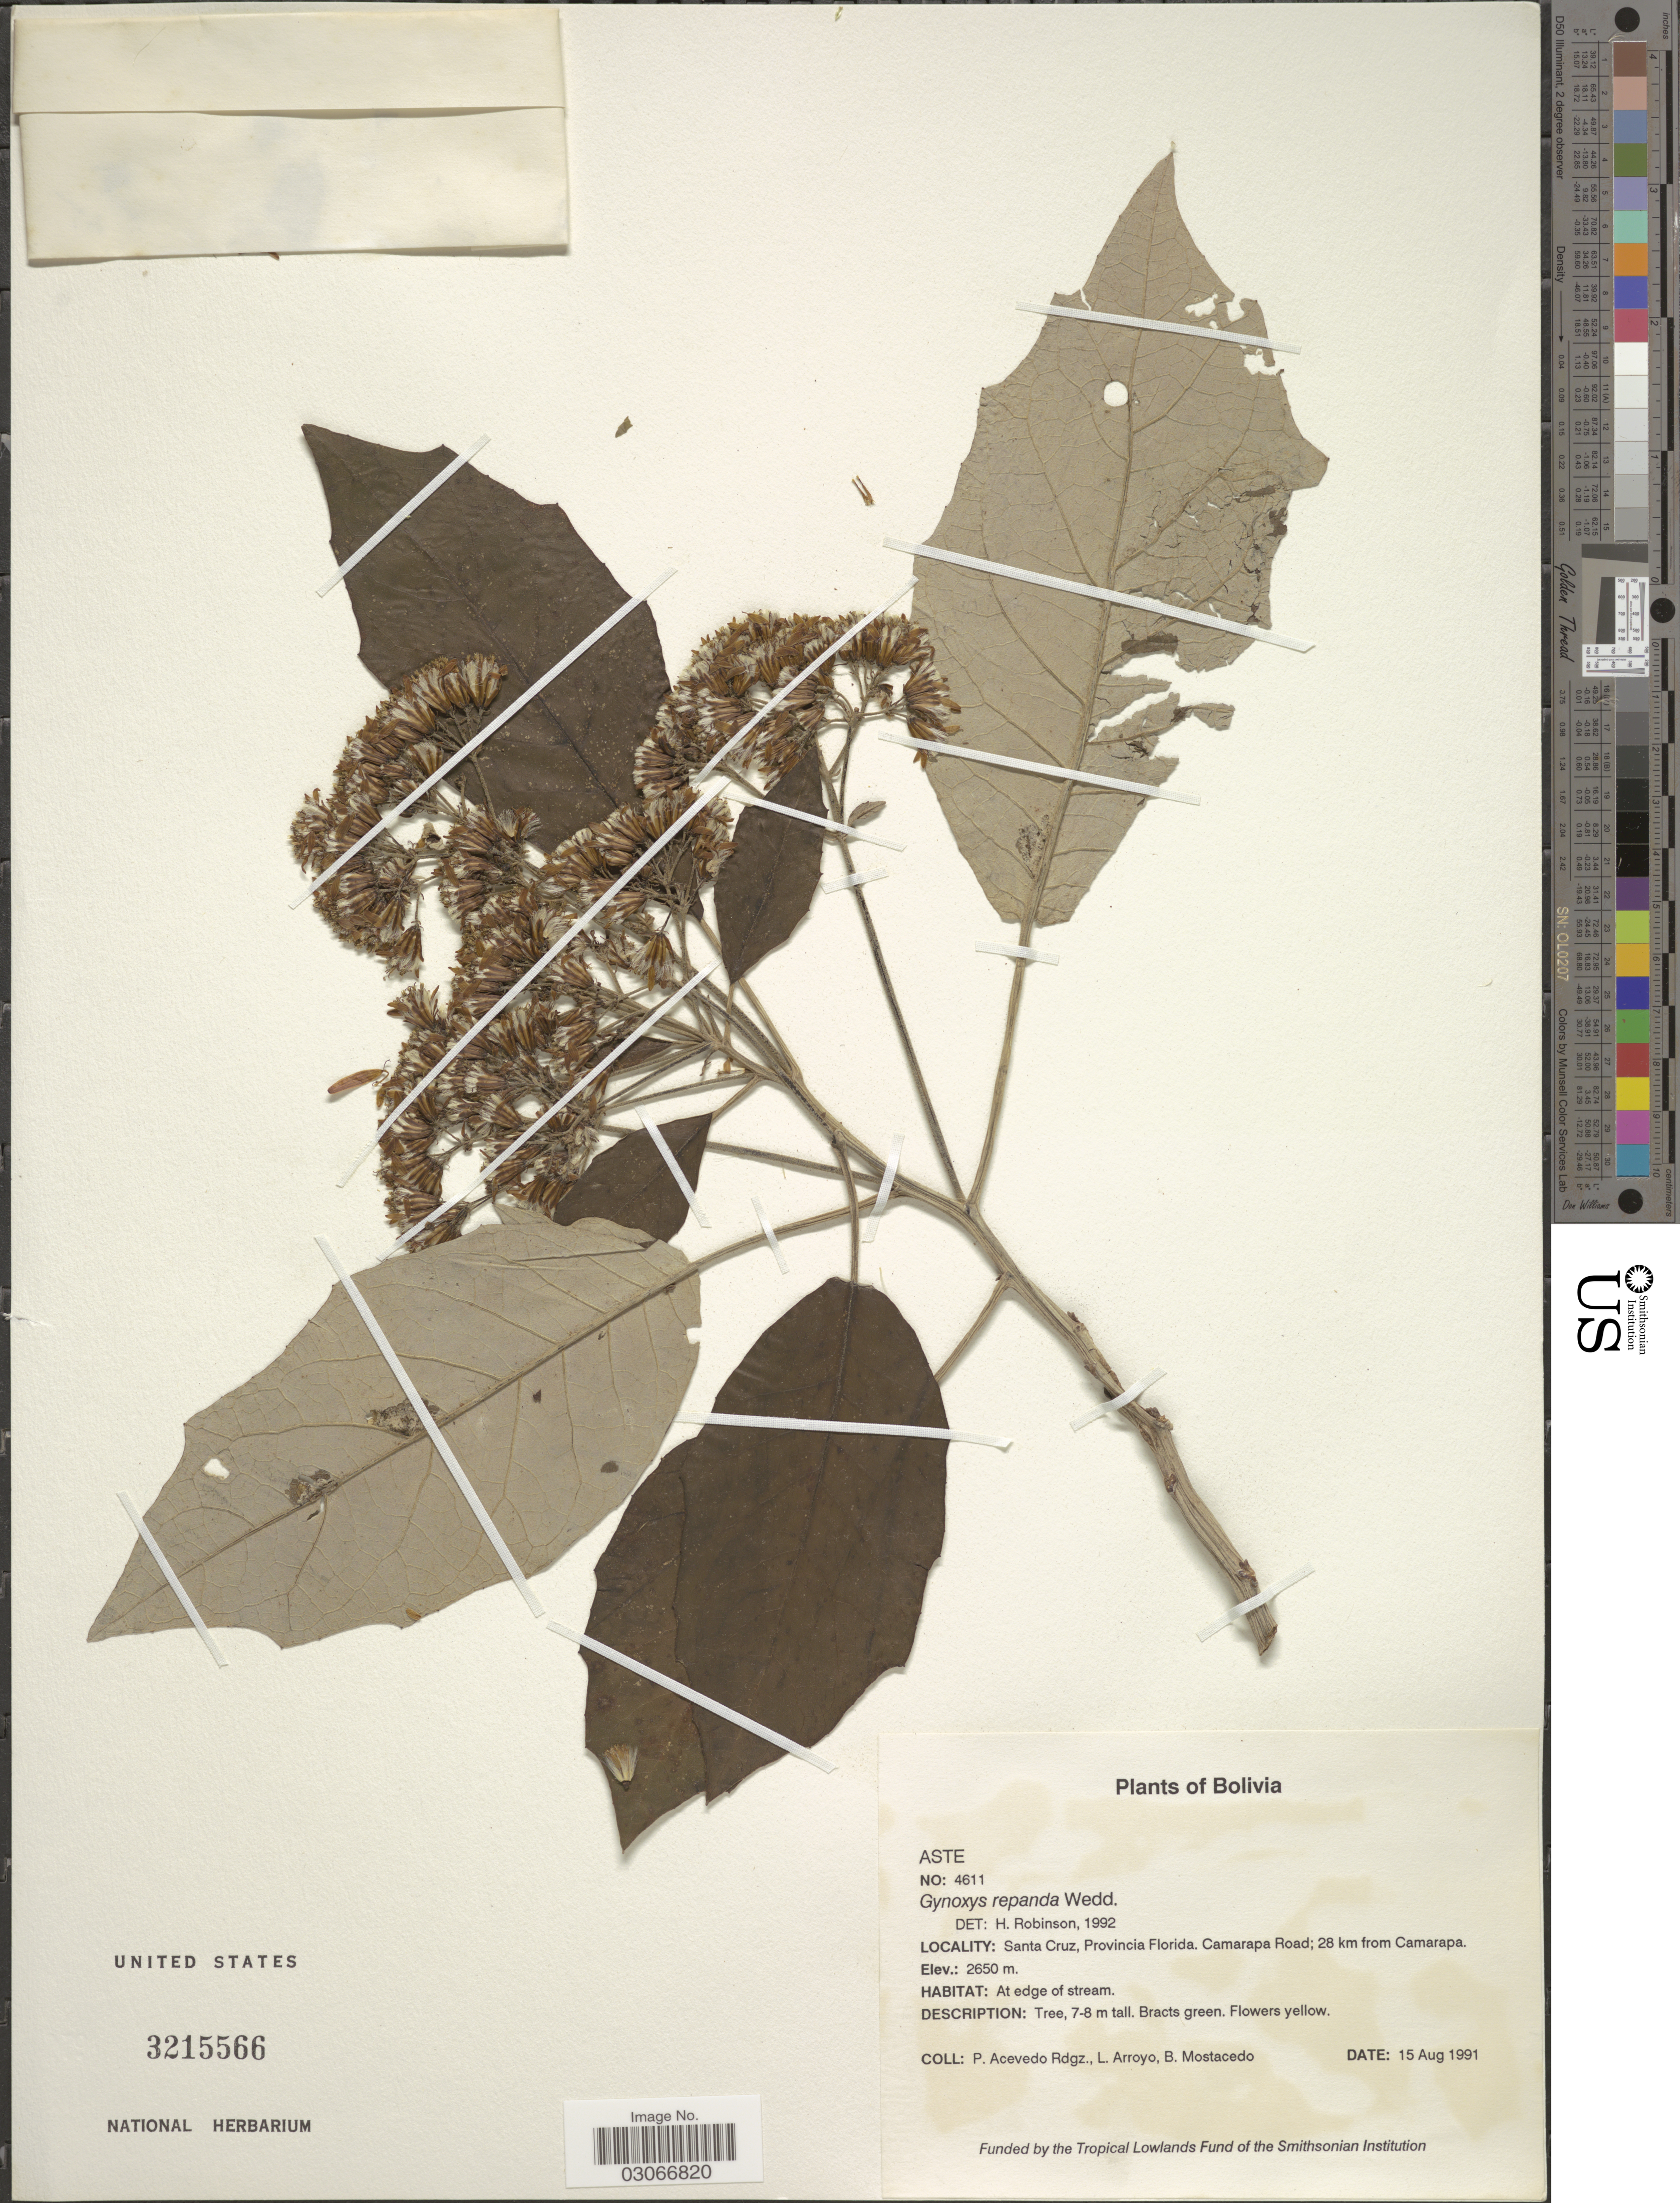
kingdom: Plantae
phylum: Tracheophyta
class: Magnoliopsida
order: Asterales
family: Asteraceae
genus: Nordenstamia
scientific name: Nordenstamia repanda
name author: (Wedd.) Lundin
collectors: P. Acevedo-Rodr., L. Arroyo & B. Mostacedo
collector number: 4611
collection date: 1991-08-15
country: Bolivia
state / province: Santa Cruz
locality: Provincia Florida. Camarapa Road; 28 km from Camarapa.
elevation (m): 2650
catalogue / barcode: US 3215566